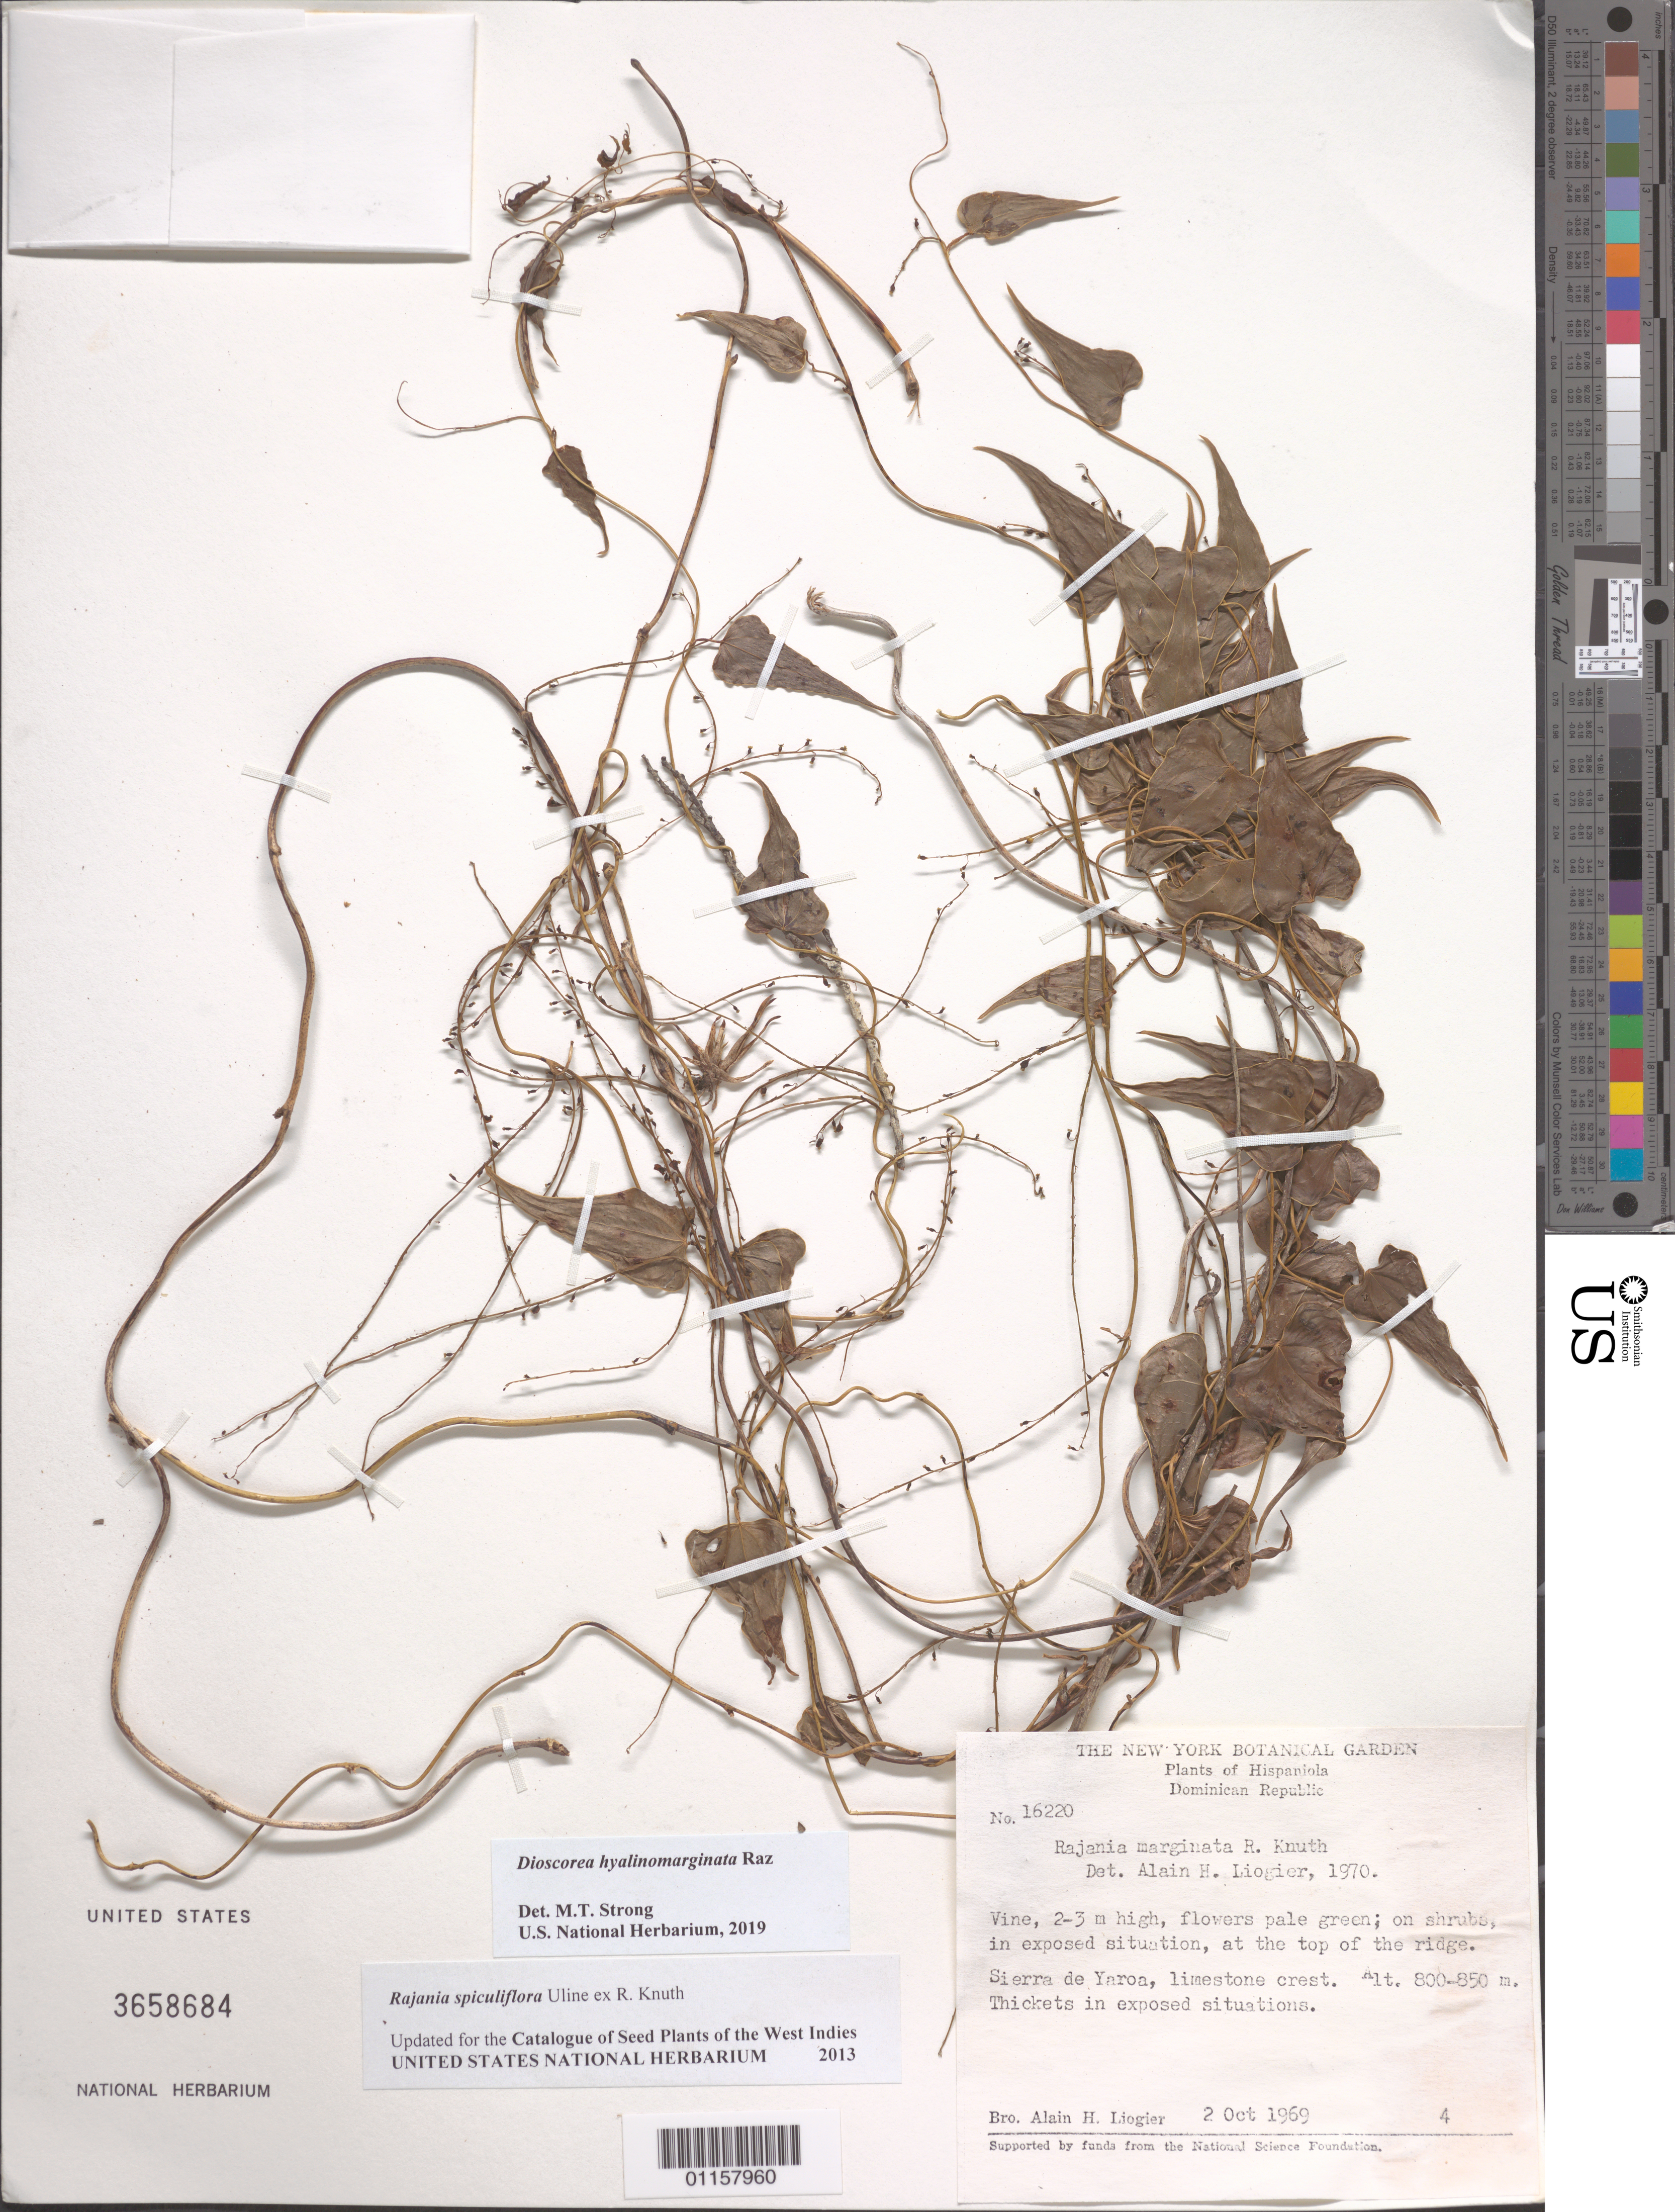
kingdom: Plantae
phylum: Tracheophyta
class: Liliopsida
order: Dioscoreales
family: Dioscoreaceae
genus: Dioscorea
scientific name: Dioscorea hyalinomarginata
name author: Raz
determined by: Strong, M. T., (US), Smithsonian Institution - National Museum of Natural History (UNITED STATES)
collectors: A. H. Liogier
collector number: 16220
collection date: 1969-10-02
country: Dominican Republic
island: Hispaniola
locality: Sierra de Yaroa.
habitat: Limestone crest. On shrubs, in exposed situations, at the top of the ridge.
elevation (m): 800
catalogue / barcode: US 3658684